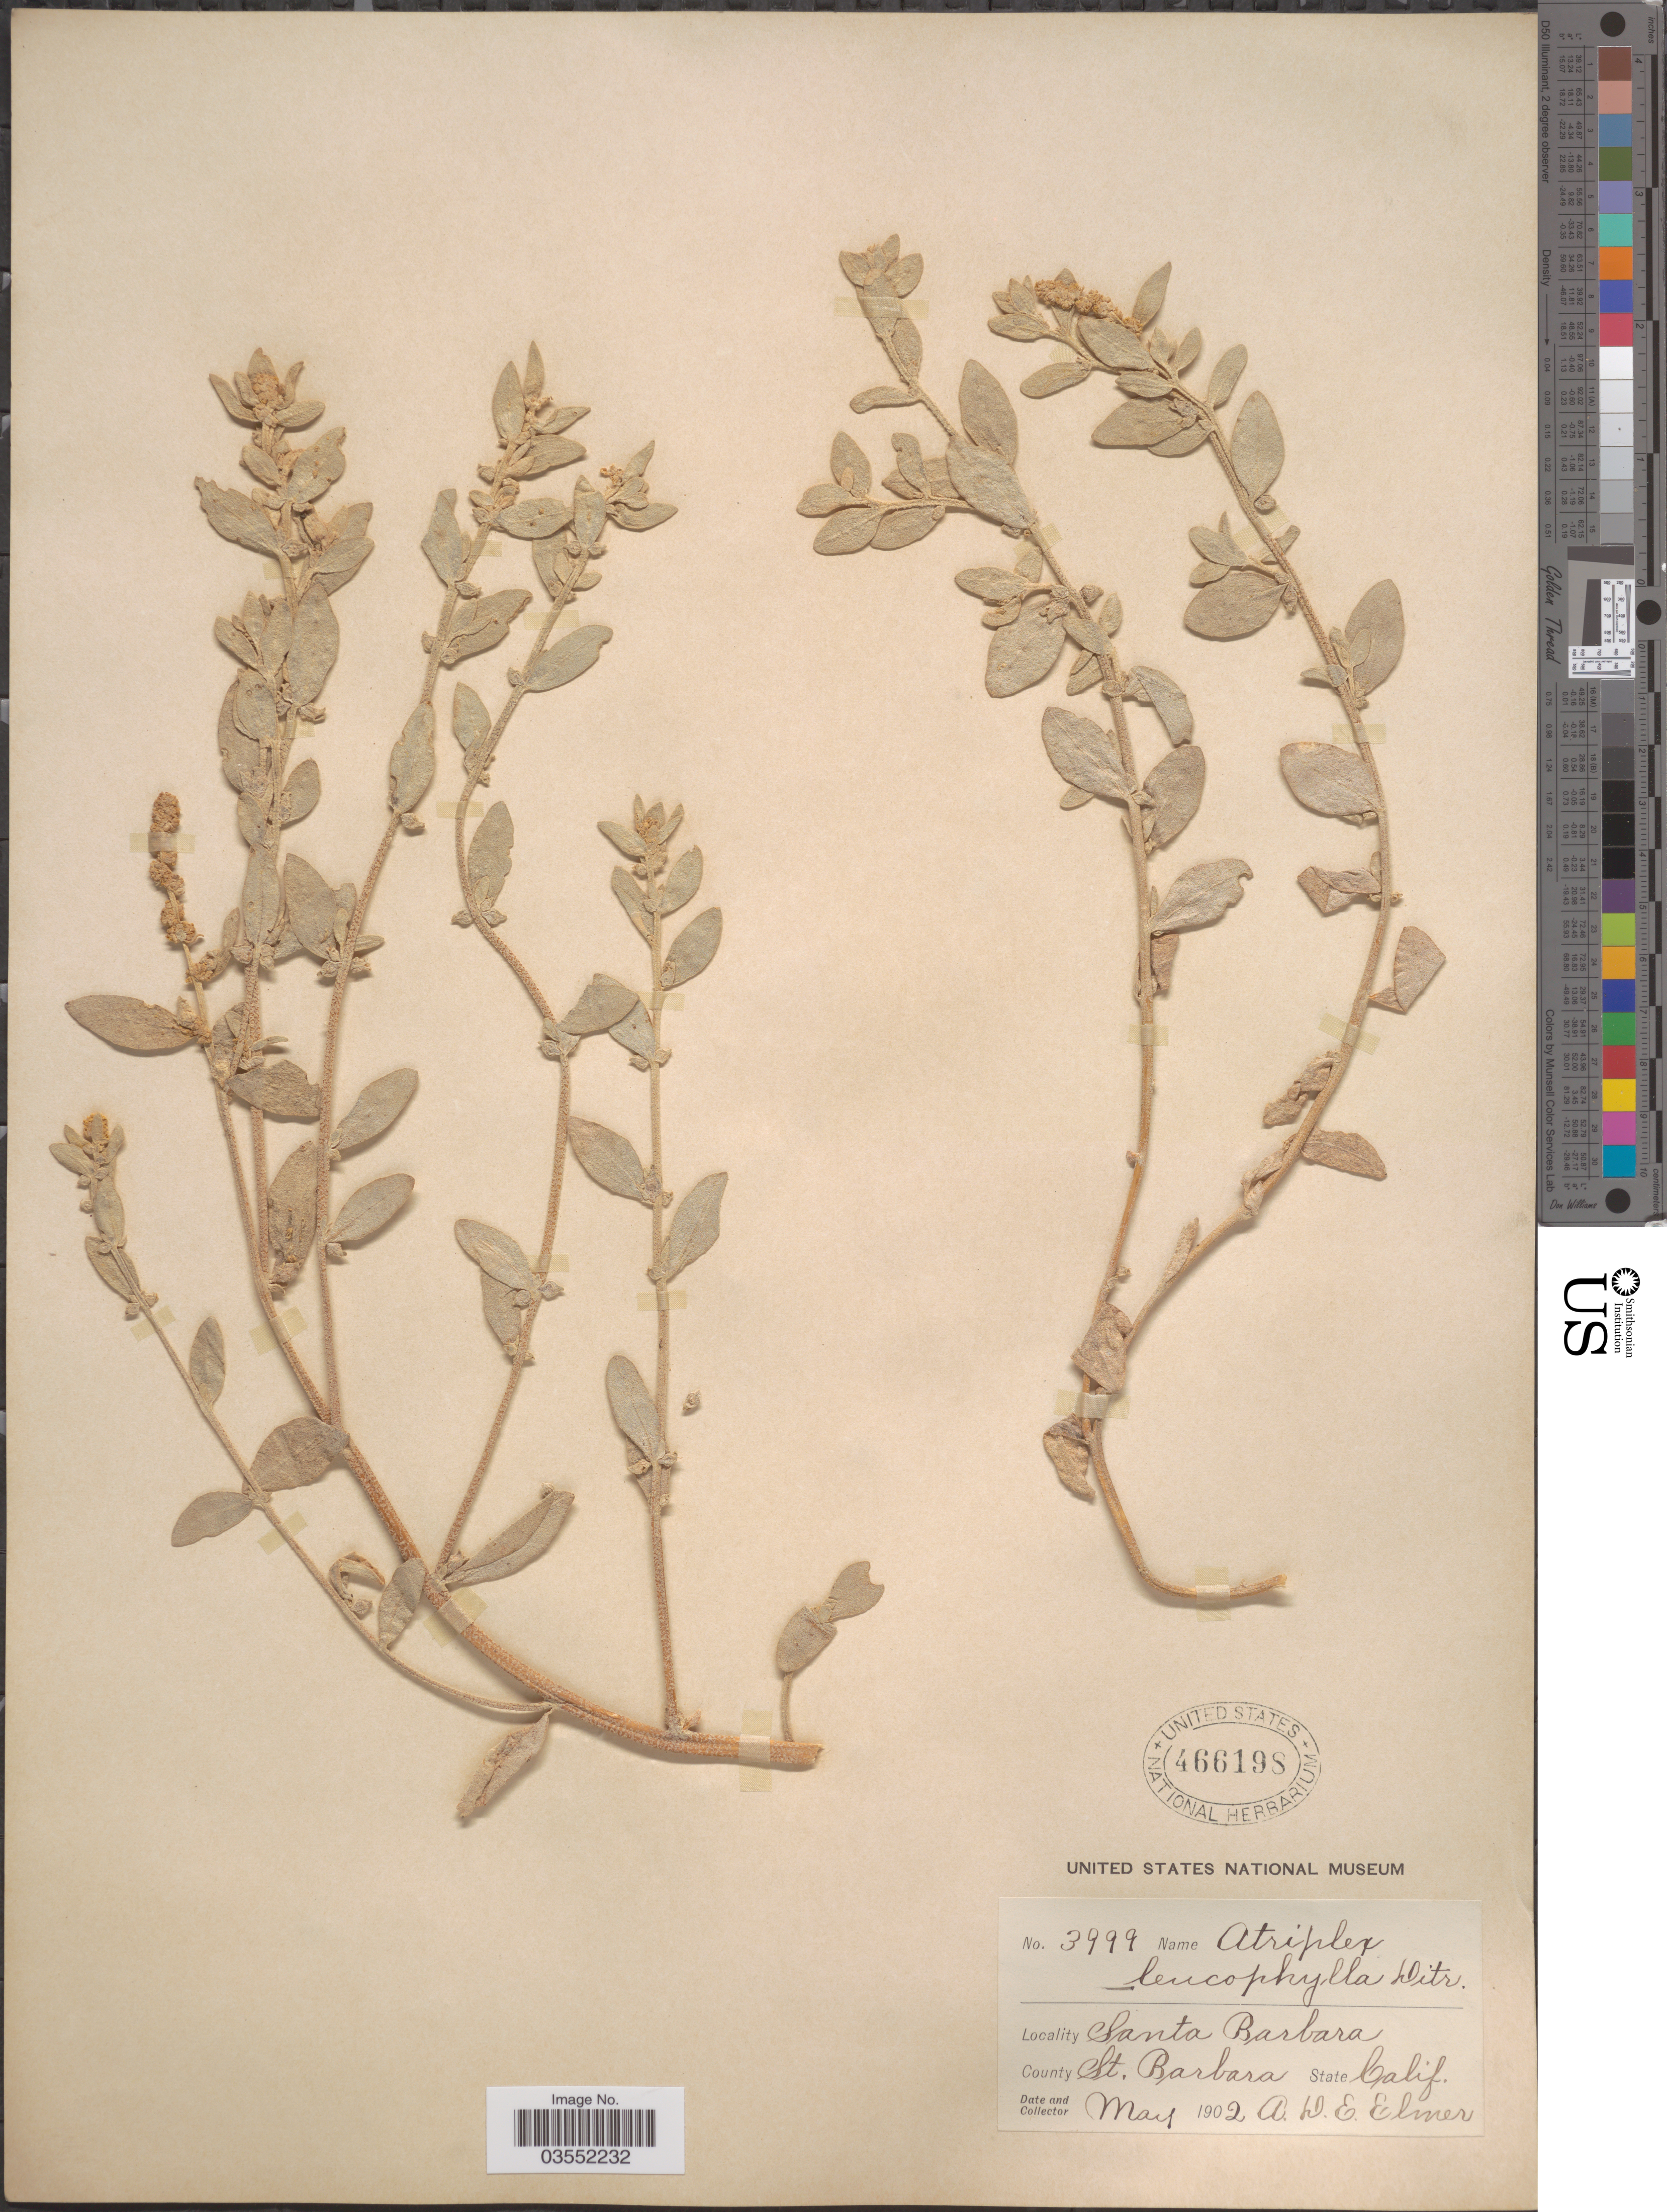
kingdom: Plantae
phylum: Tracheophyta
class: Magnoliopsida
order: Caryophyllales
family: Amaranthaceae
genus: Atriplex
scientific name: Atriplex leucophylla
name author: (Moq.) D. Dietr.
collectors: A. D. E. Elmer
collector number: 3999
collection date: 1902-05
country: United States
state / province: California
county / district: Santa Barbara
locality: Santa Barbara. County St. Barbara.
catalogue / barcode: US 466198